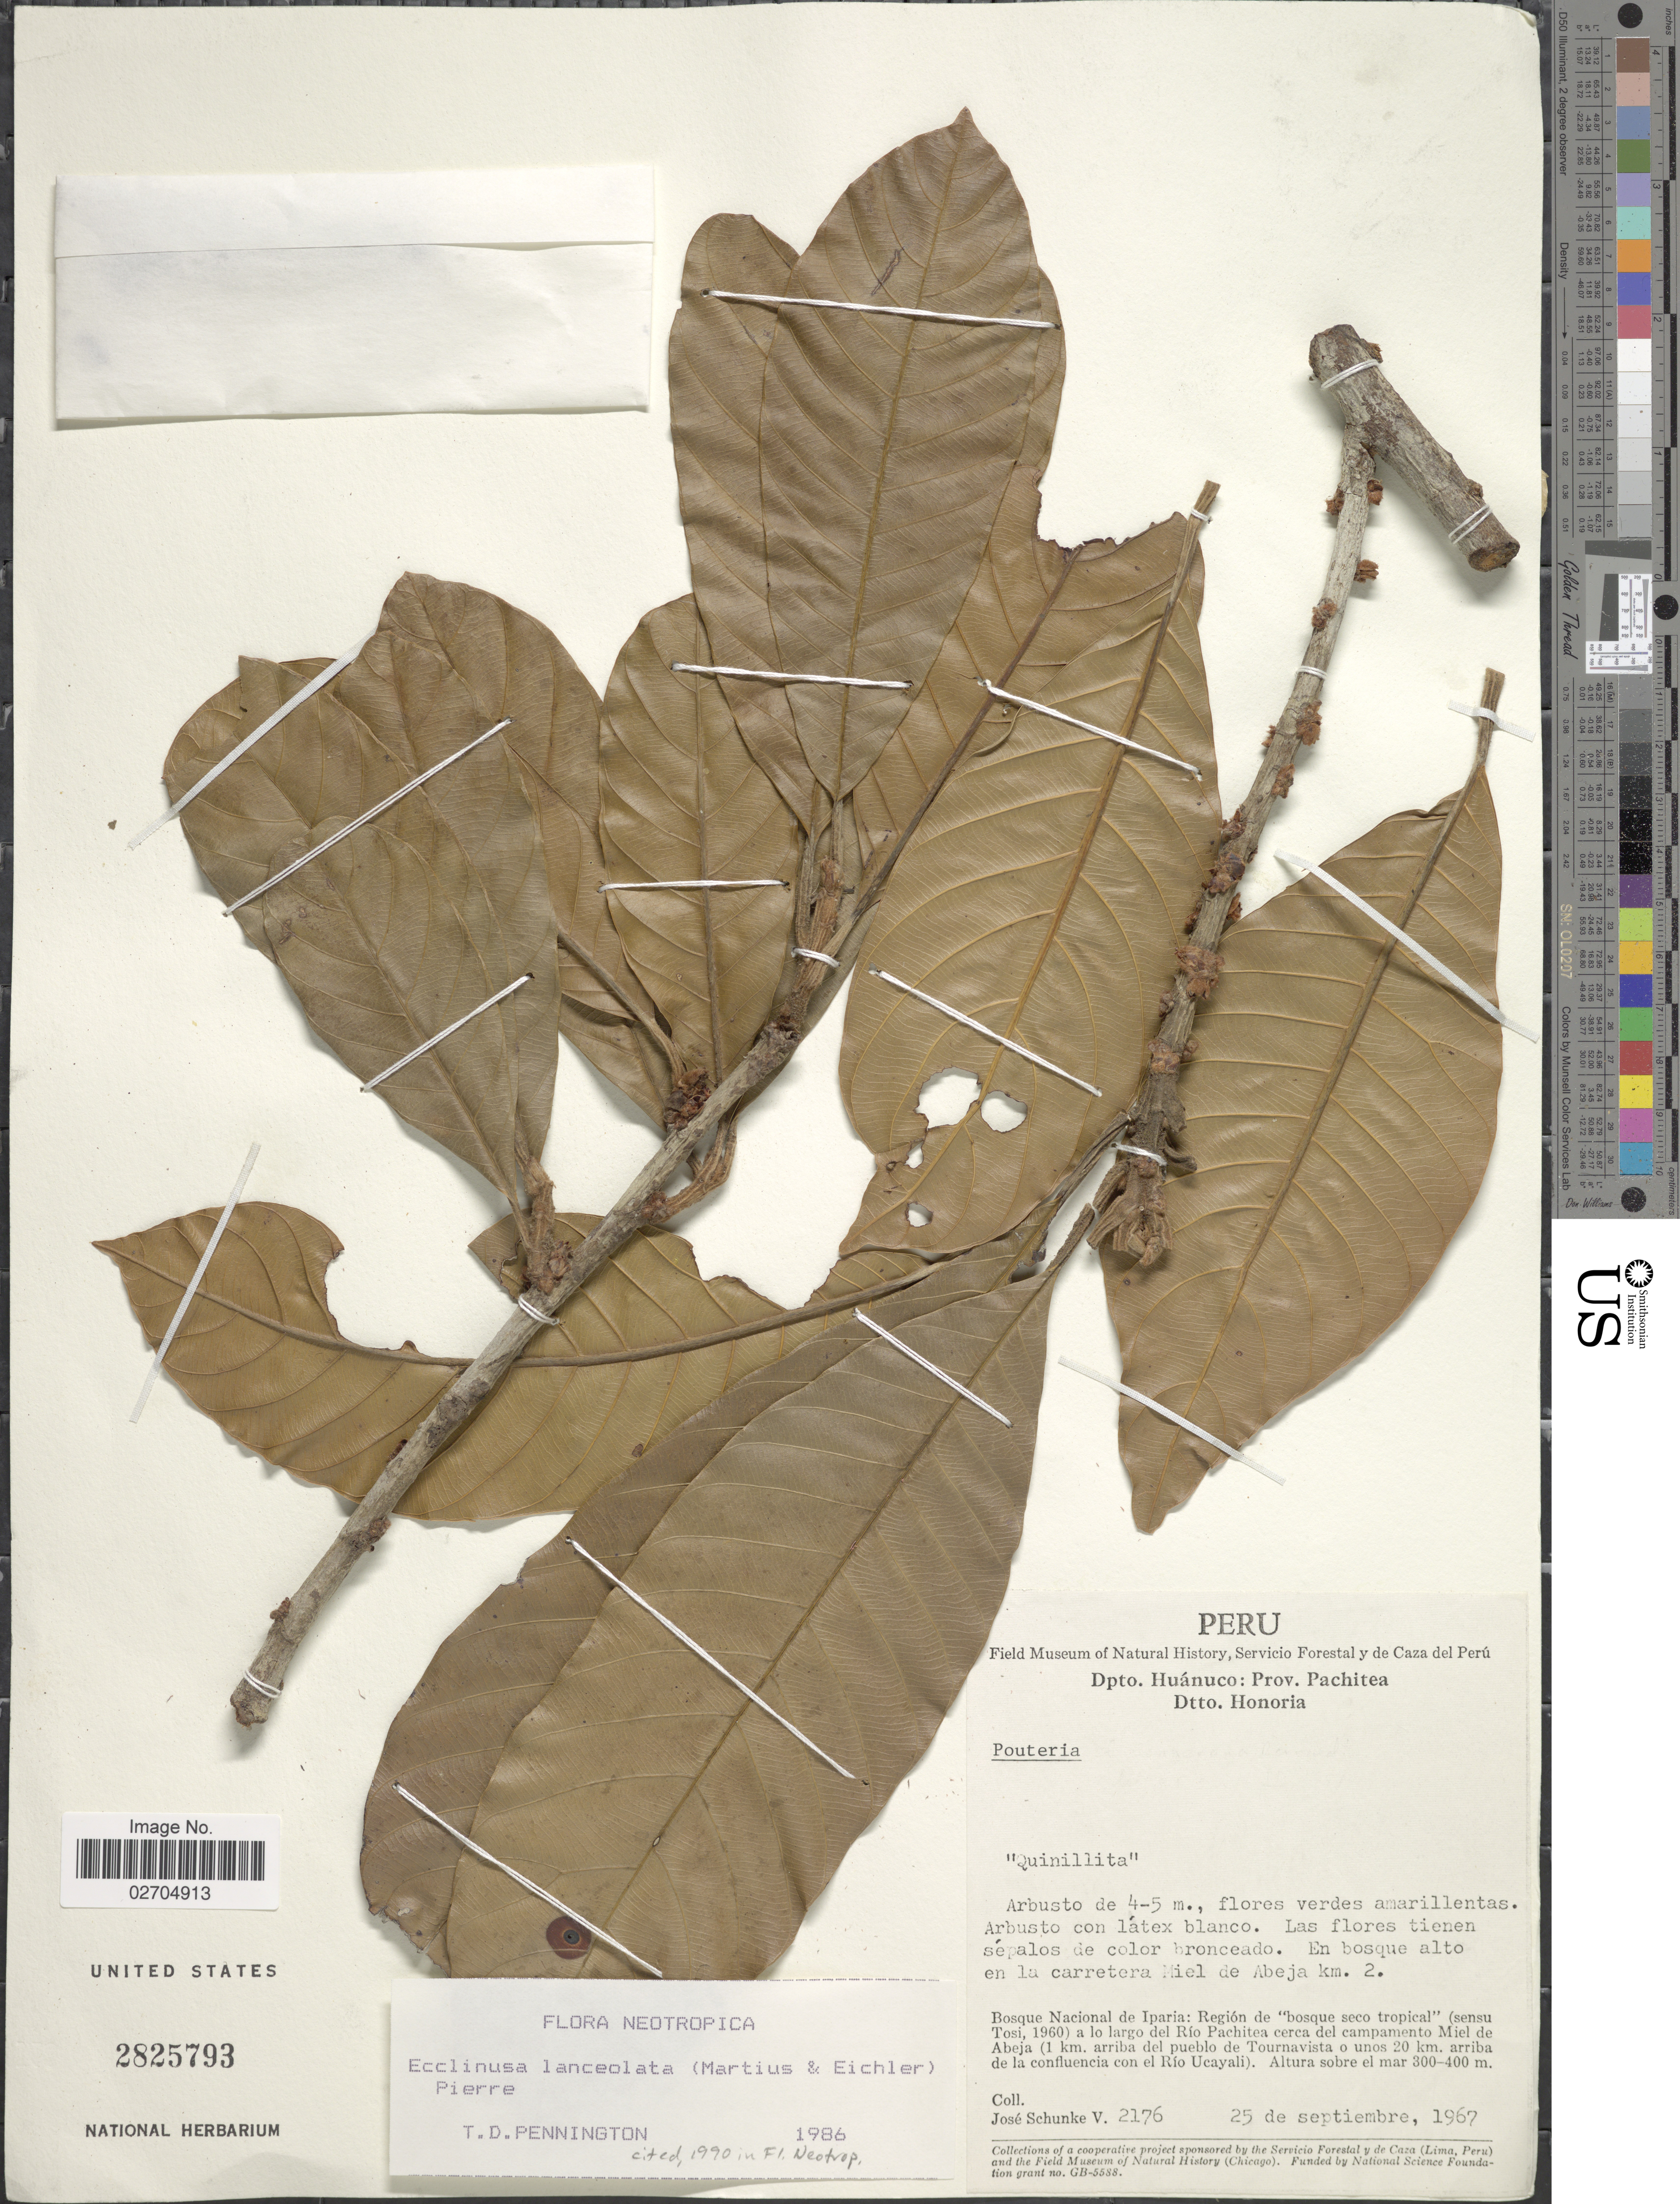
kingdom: Plantae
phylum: Tracheophyta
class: Magnoliopsida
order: Ericales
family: Sapotaceae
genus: Ecclinusa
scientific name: Ecclinusa lanceolata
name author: (Mart. & Eichler) Pierre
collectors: J. Schunke Vigo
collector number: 2176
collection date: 1967-09-25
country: Peru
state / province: Huánuco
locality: Dpto. Huánuco: Prov. Pachitea. Dtto. Honoria. En bosque alto en la carretera Miel de Abeja km. 2. Bosque Nacional de Iparia Region de "bosque seco tropical"a lo largo del Rio Pachitea cerca del campamento Miel de Abeja (1 km. arriba del pueblo de Tournavista o unos 20 km. arriba de la confluencia con el Rio Ucayali)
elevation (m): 300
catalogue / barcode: US 2825793